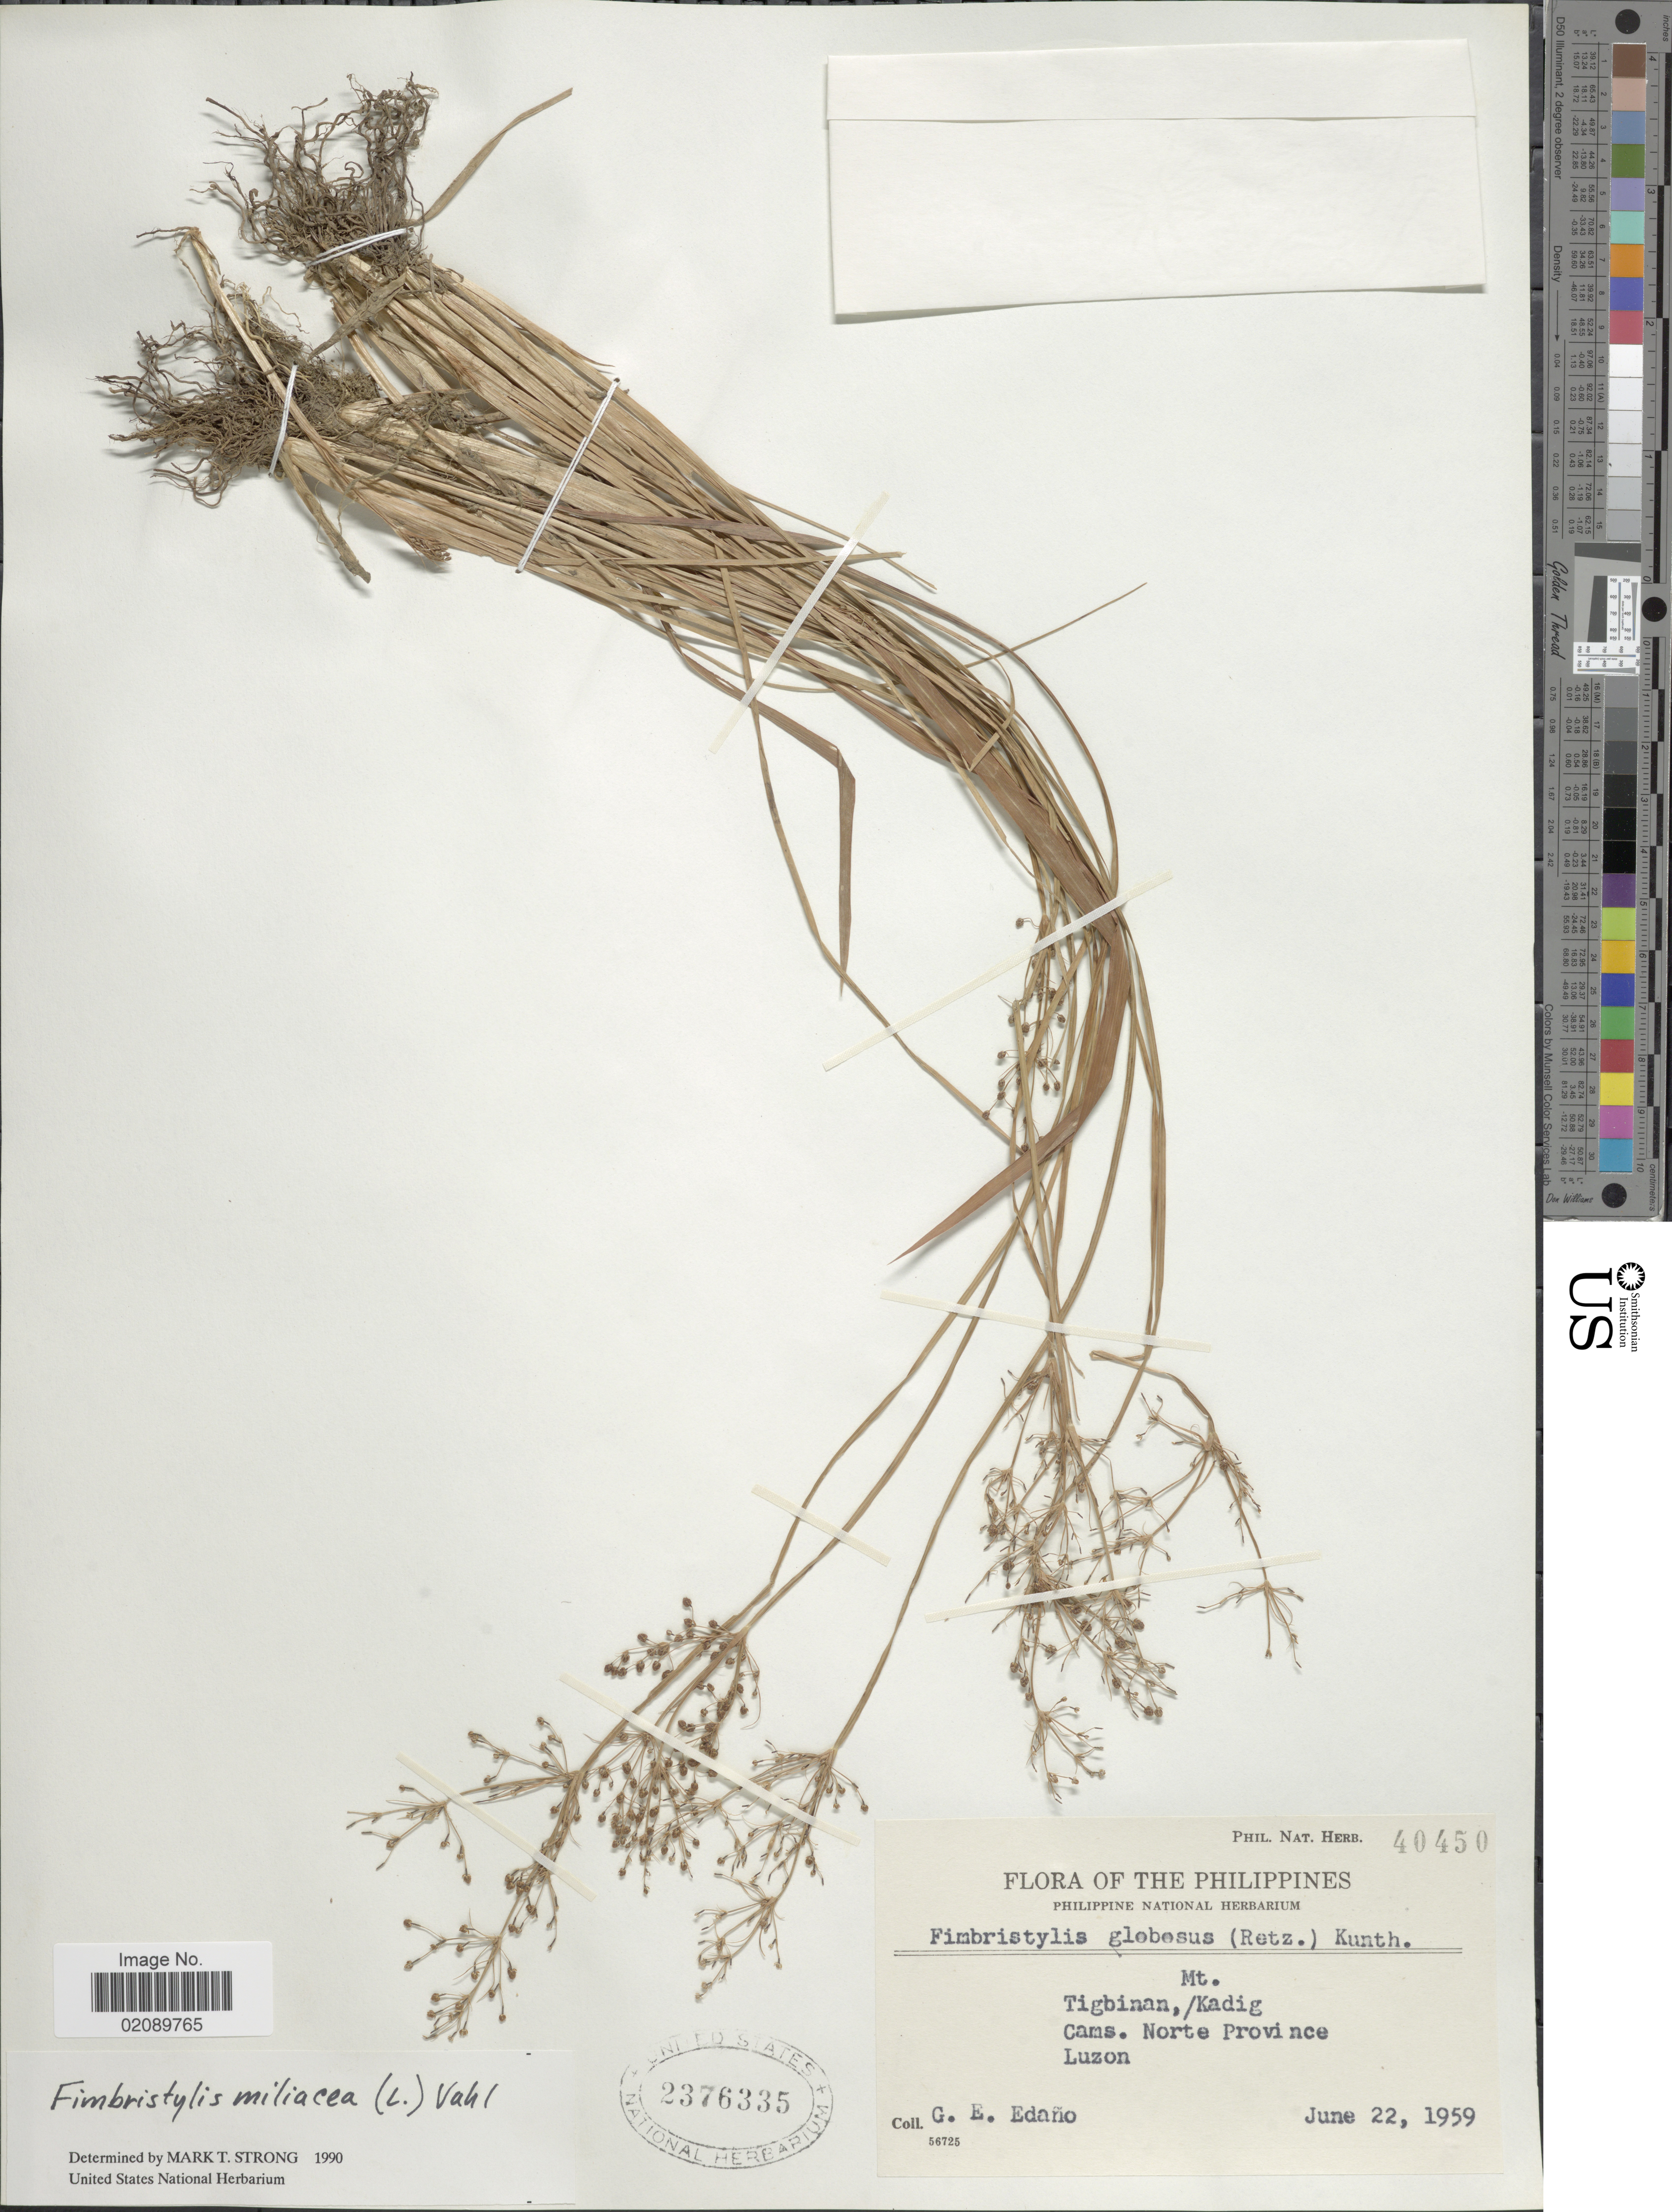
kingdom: Plantae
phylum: Tracheophyta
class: Liliopsida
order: Poales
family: Cyperaceae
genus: Fimbristylis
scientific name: Fimbristylis littoralis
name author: Gaudich.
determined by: Strong, M. T., (US), Smithsonian Institution - National Museum of Natural History (UNITED STATES)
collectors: G. E. Edaño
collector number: Phil. Nat. Herb. 40450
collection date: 1959-06-22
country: Philippines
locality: Tigbinan, Kadig Cams, Norte Province, Luzon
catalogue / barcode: US 2376335